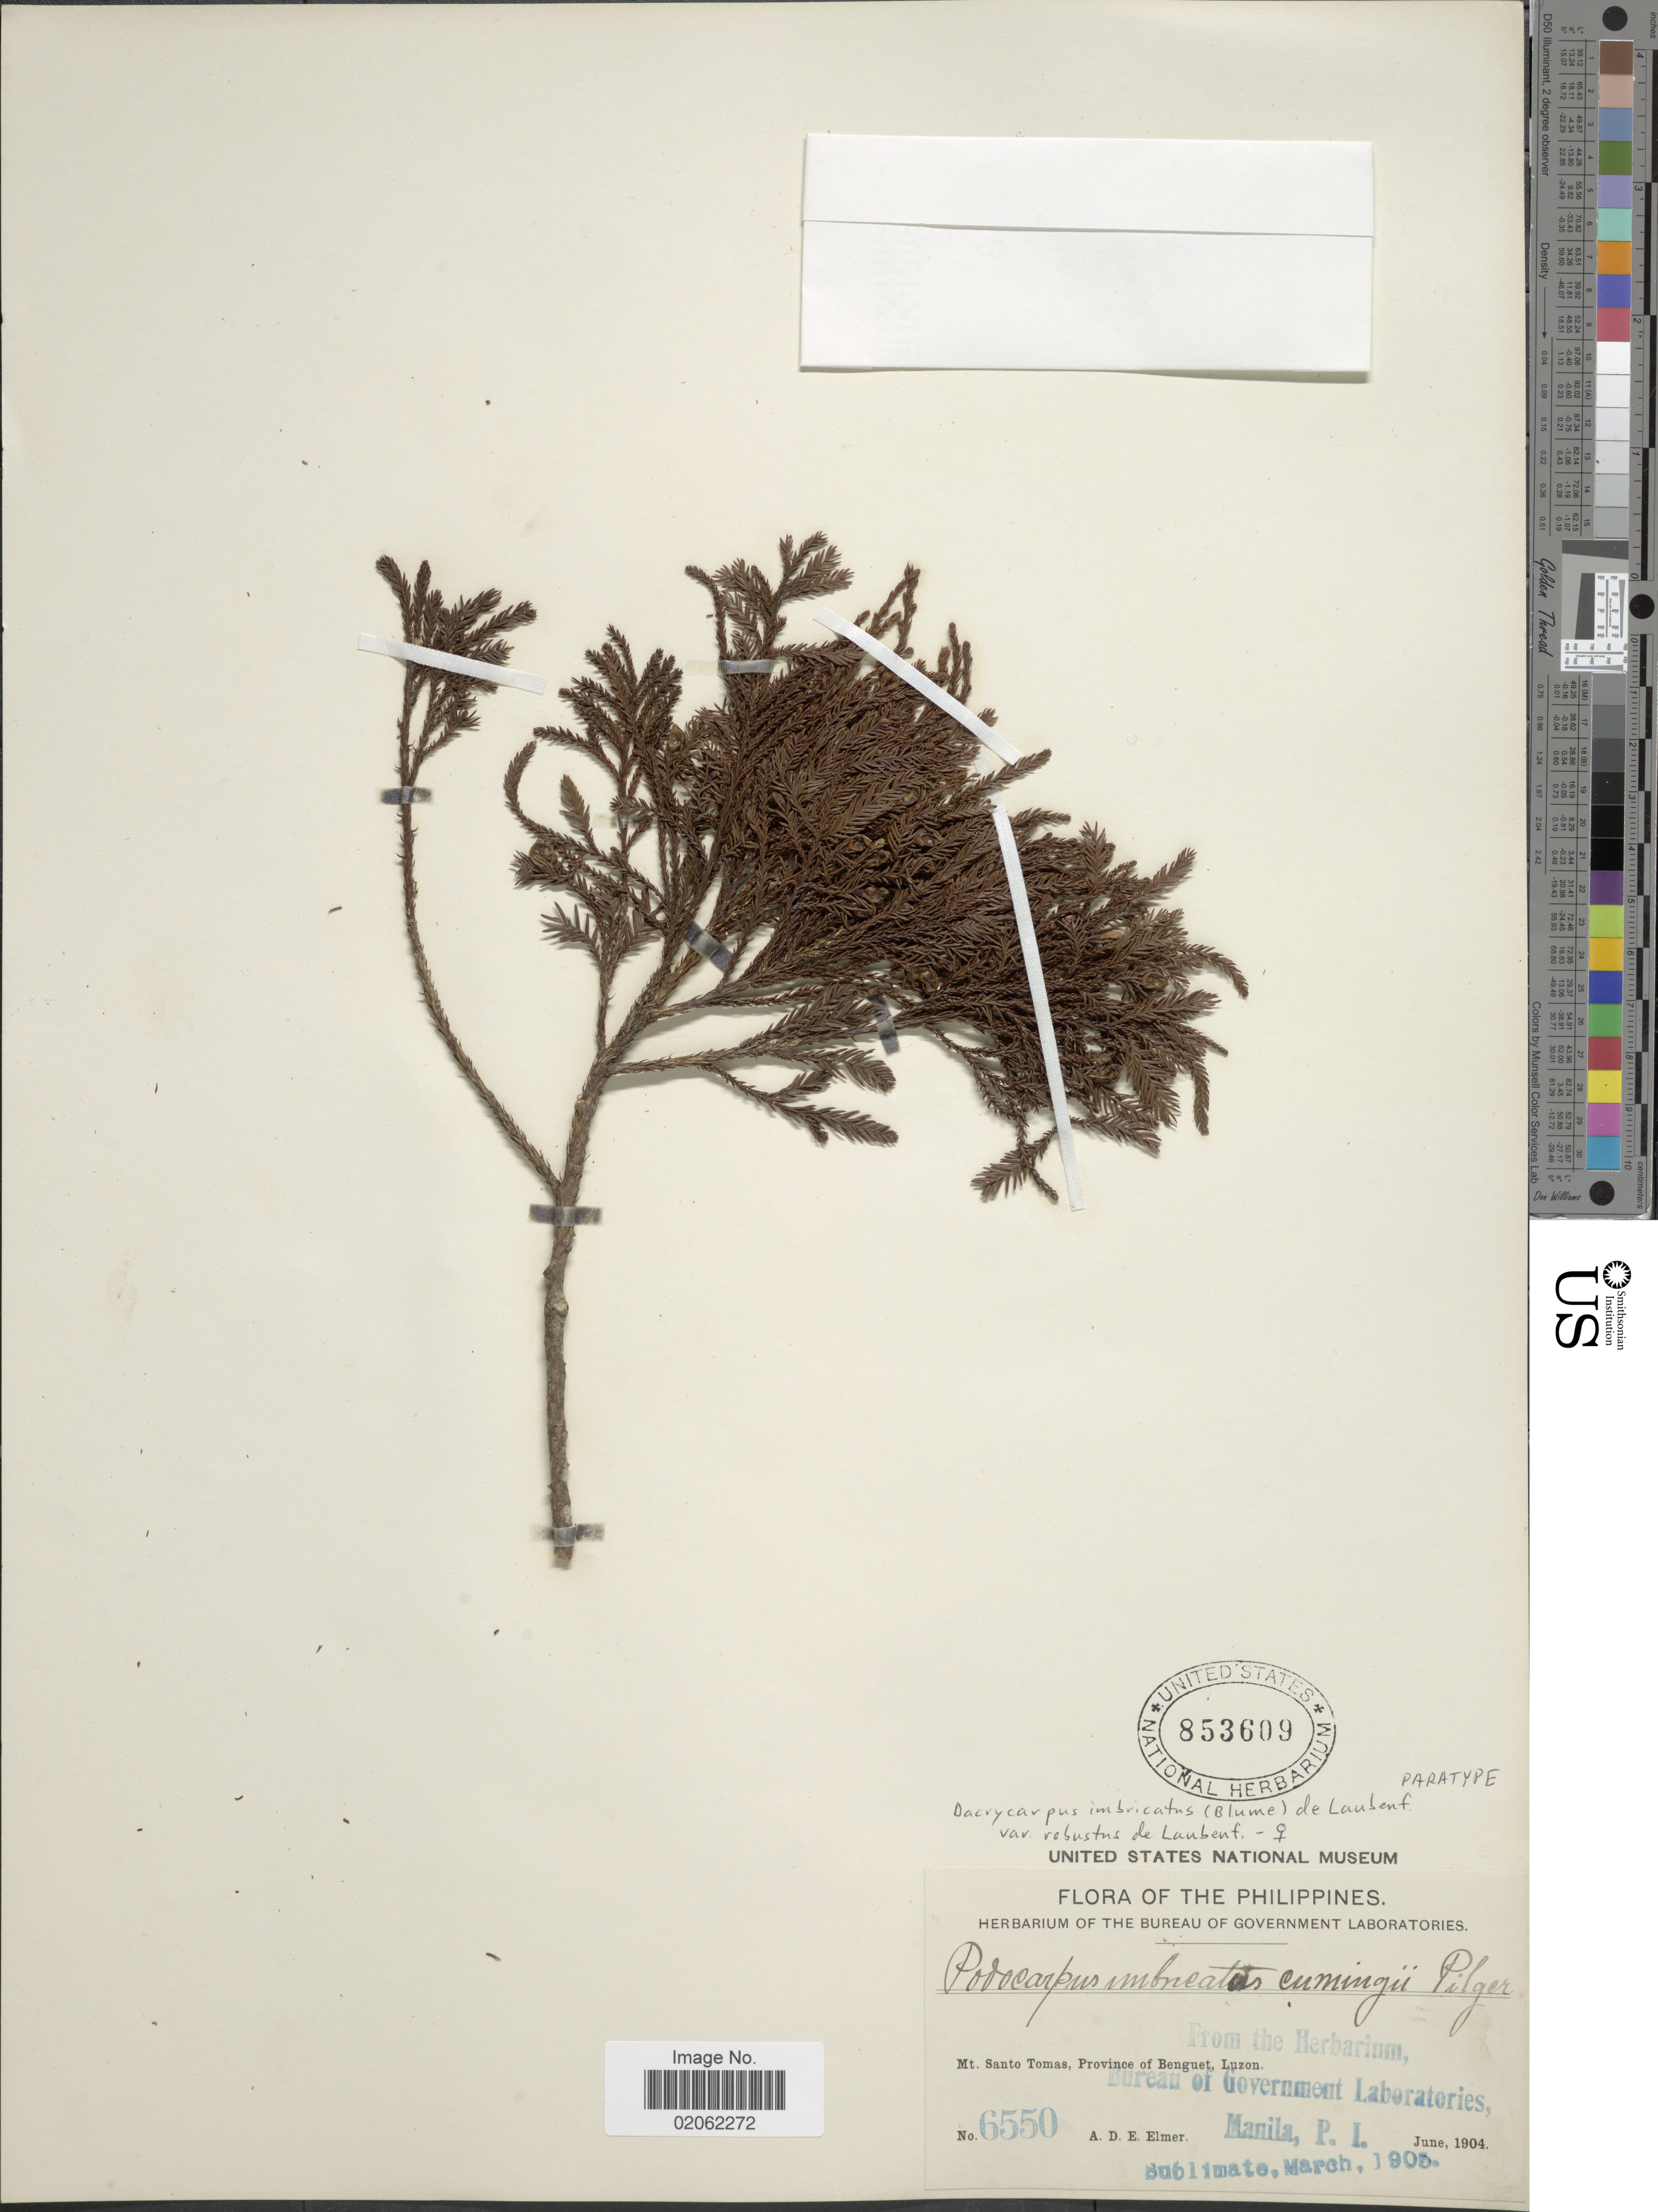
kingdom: Plantae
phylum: Tracheophyta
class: Pinopsida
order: Pinales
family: Podocarpaceae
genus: Dacrycarpus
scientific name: Dacrycarpus imbricatus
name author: (Blume) de Laub.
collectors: A. D. E. Elmer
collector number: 650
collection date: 1904-06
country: Philippines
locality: Mt Santo Tomas, Province of Benguet, Luzon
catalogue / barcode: US 853609